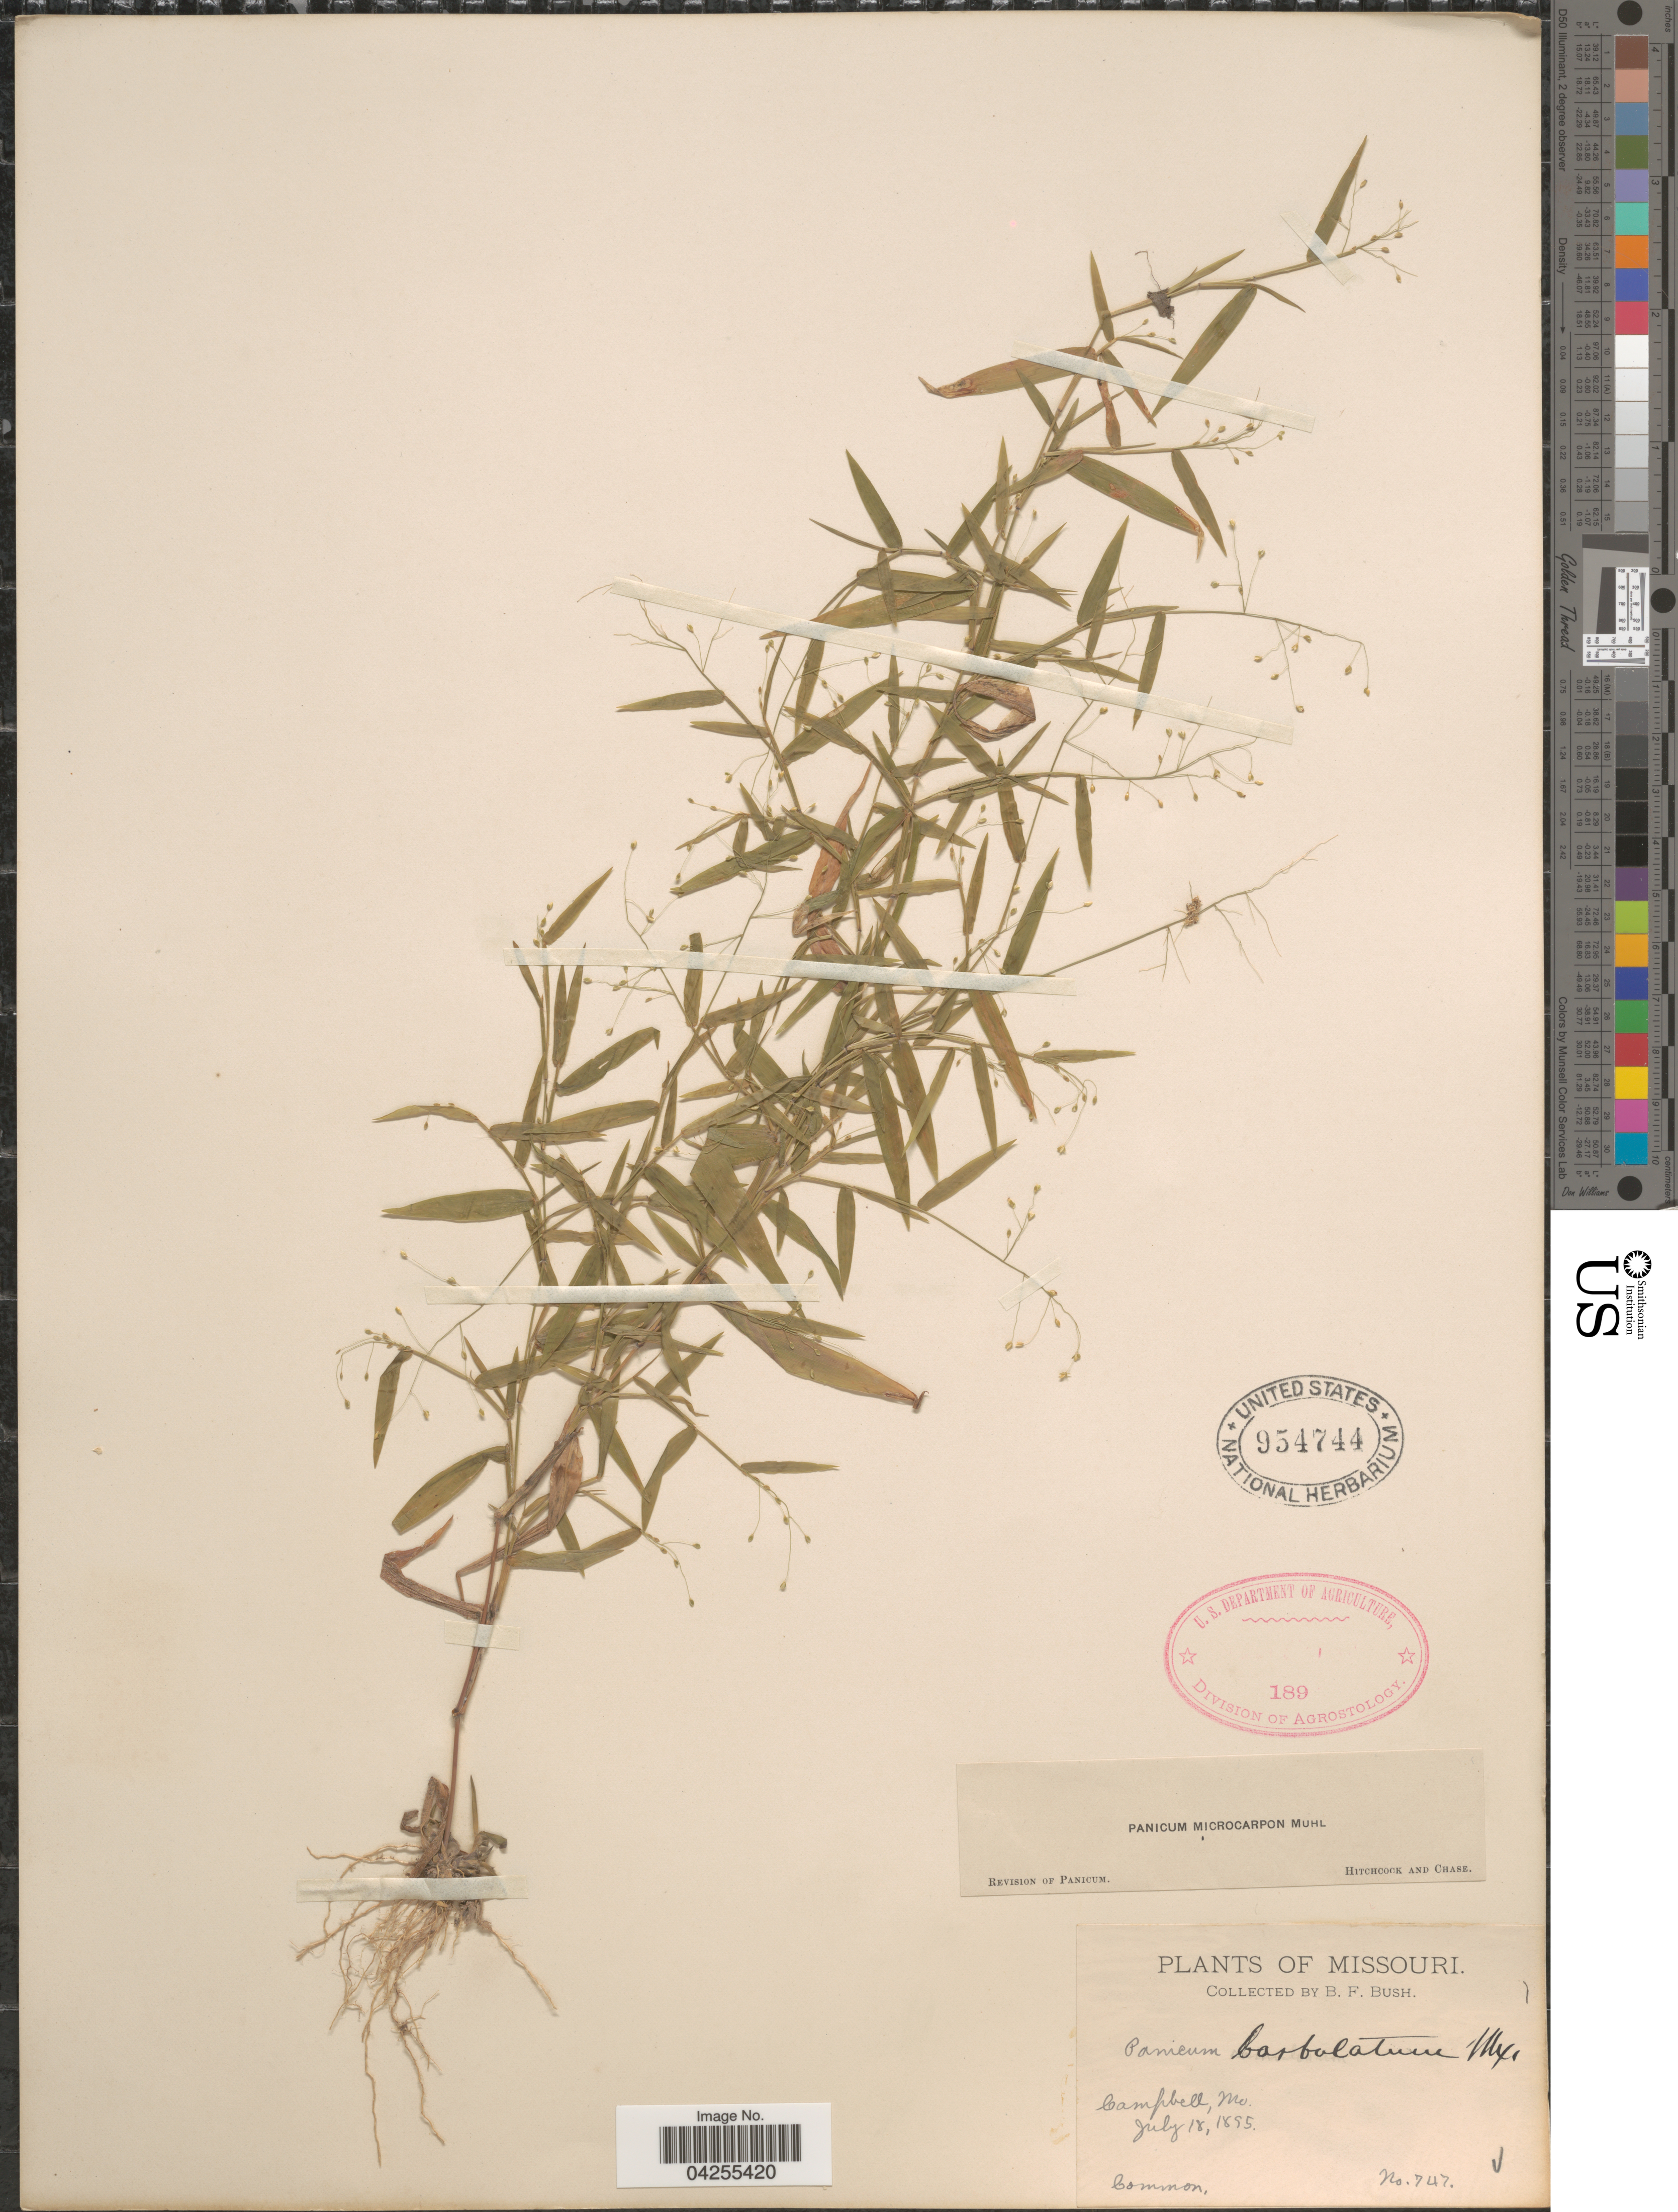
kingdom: Plantae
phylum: Tracheophyta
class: Liliopsida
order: Poales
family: Poaceae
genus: Dichanthelium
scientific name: Dichanthelium dichotomum var. dichotomum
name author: (L.) Gould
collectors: B. F. Bush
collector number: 747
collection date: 1895-07-18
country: United States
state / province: Missouri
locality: Campbell.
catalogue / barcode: US 954744